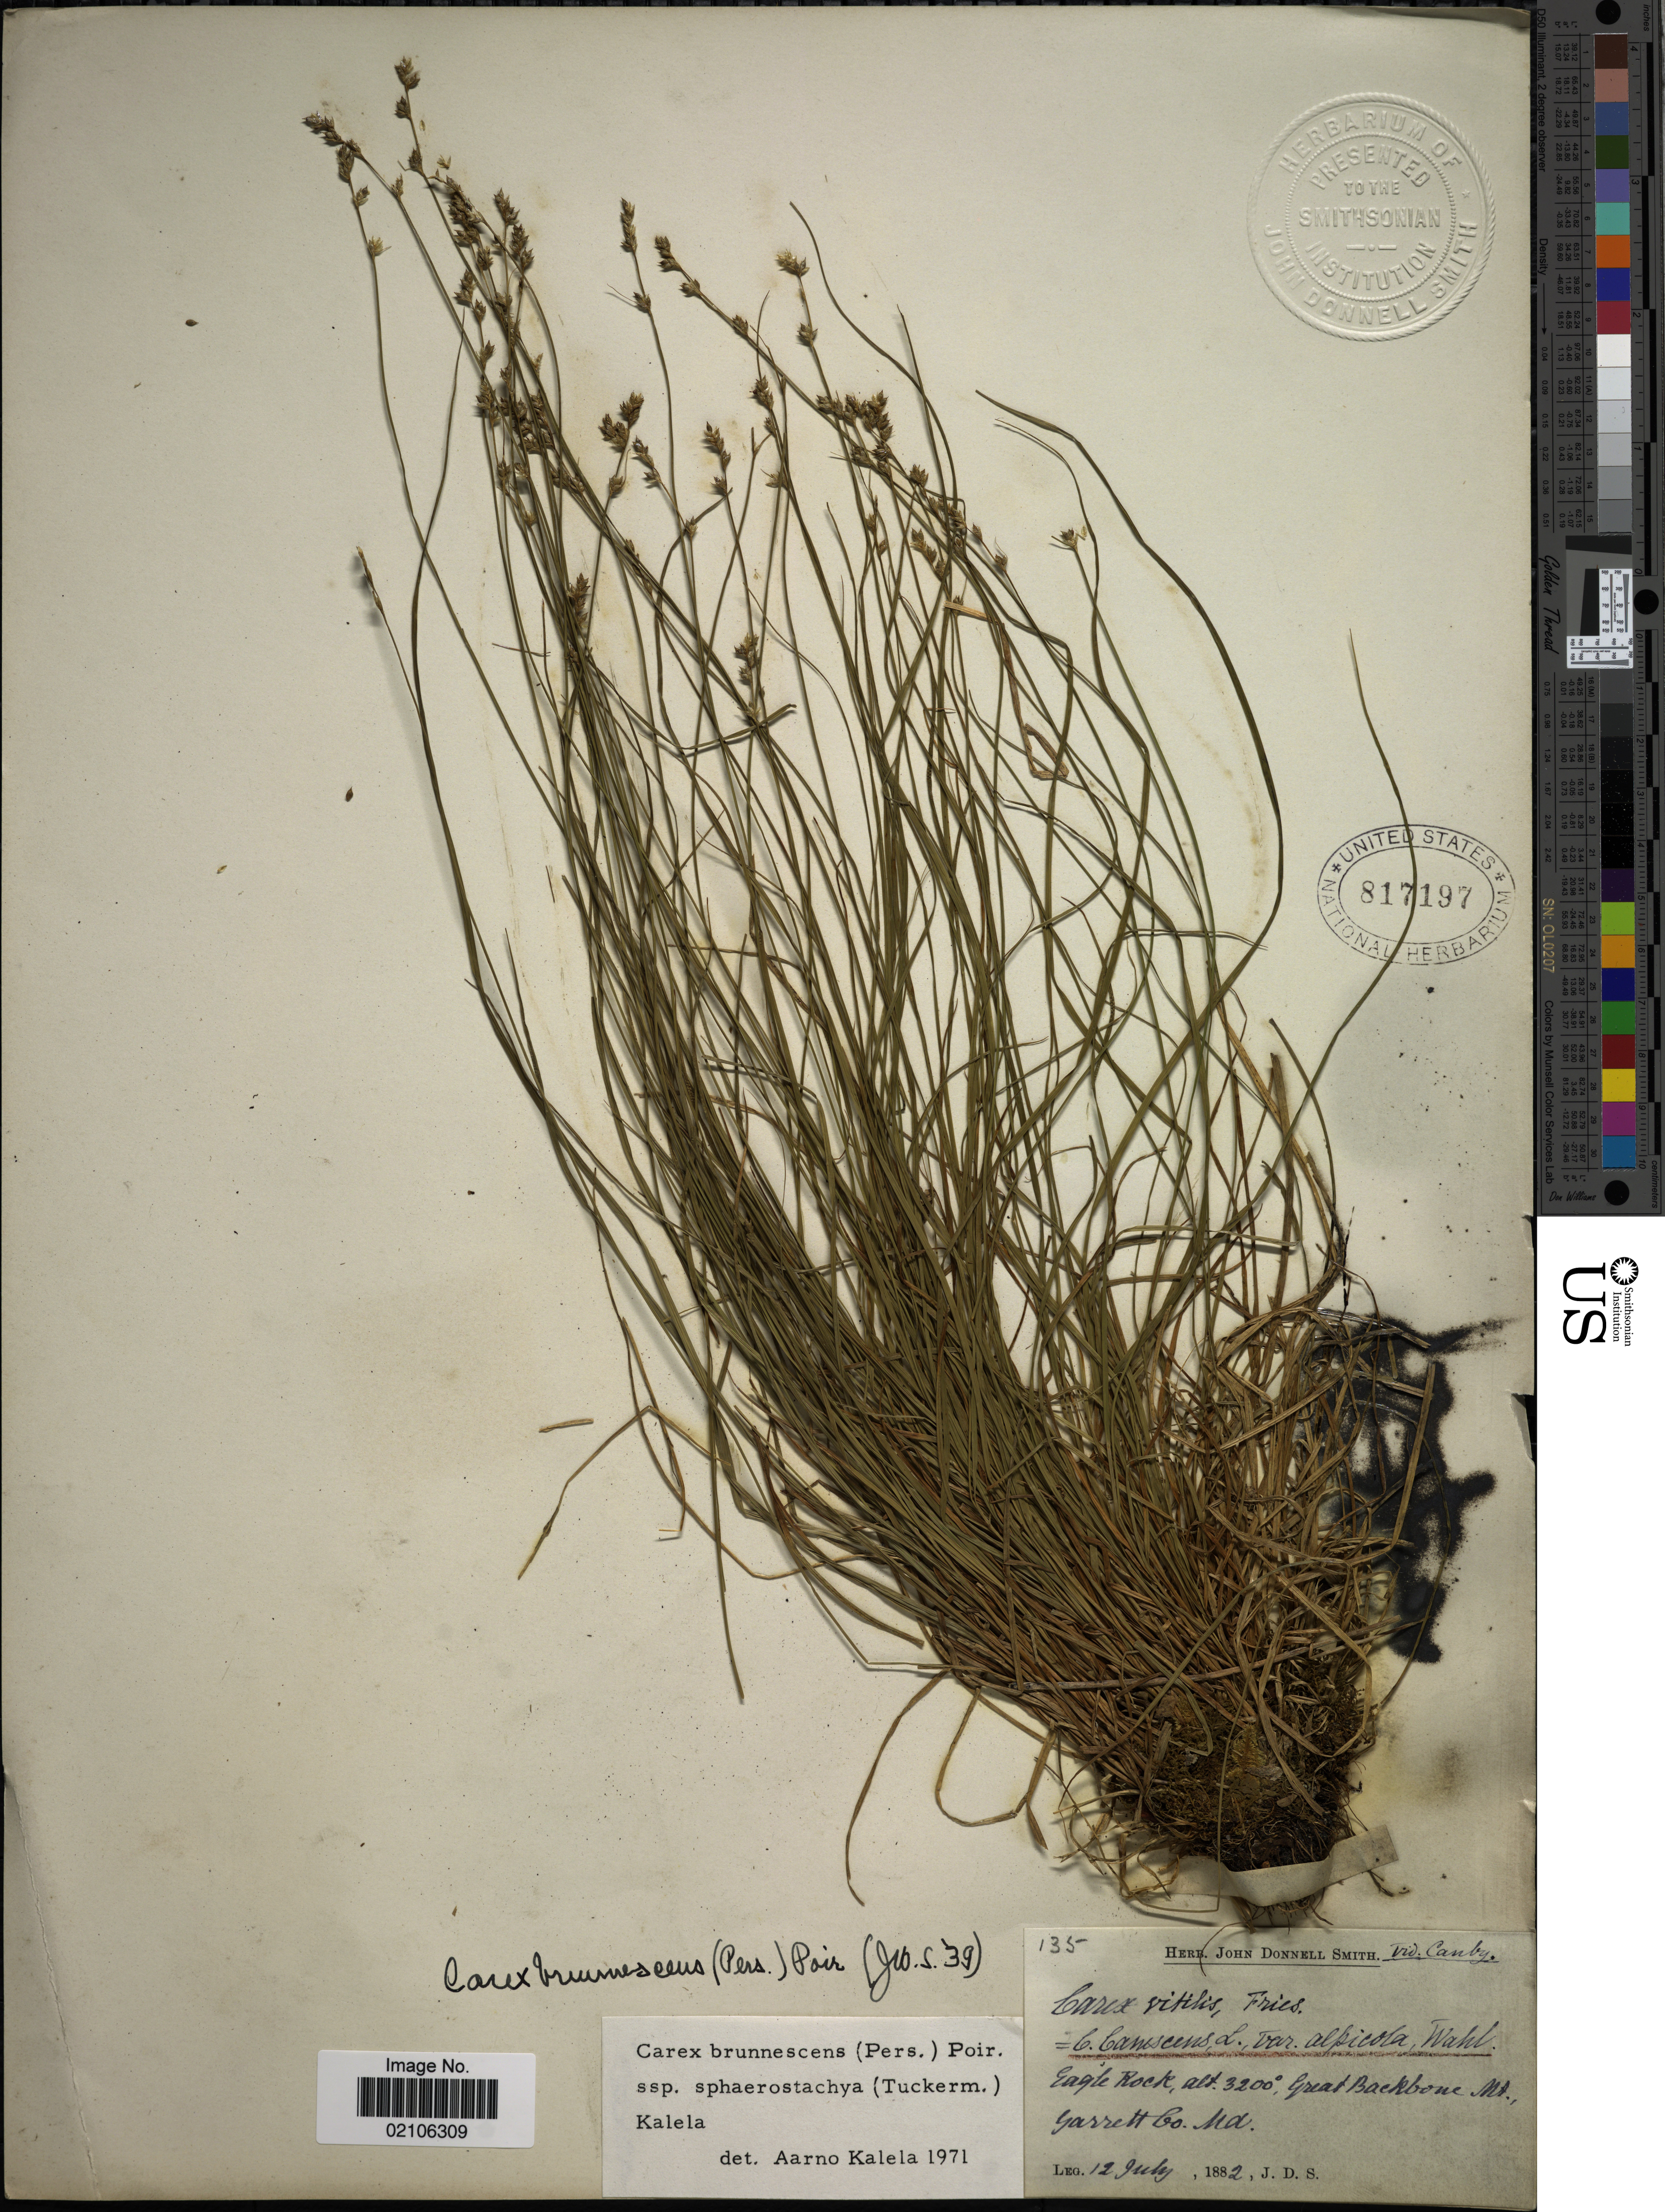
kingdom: Plantae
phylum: Tracheophyta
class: Liliopsida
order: Poales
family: Cyperaceae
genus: Carex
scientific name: Carex brunnescens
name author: (Pers.) Poir.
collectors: J. Donnell Smith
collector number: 135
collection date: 1882-07-12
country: United States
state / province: Maryland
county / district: Garrett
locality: Eagle Rock, Great Backbone, Mt. Garrett Co.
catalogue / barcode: US 817197